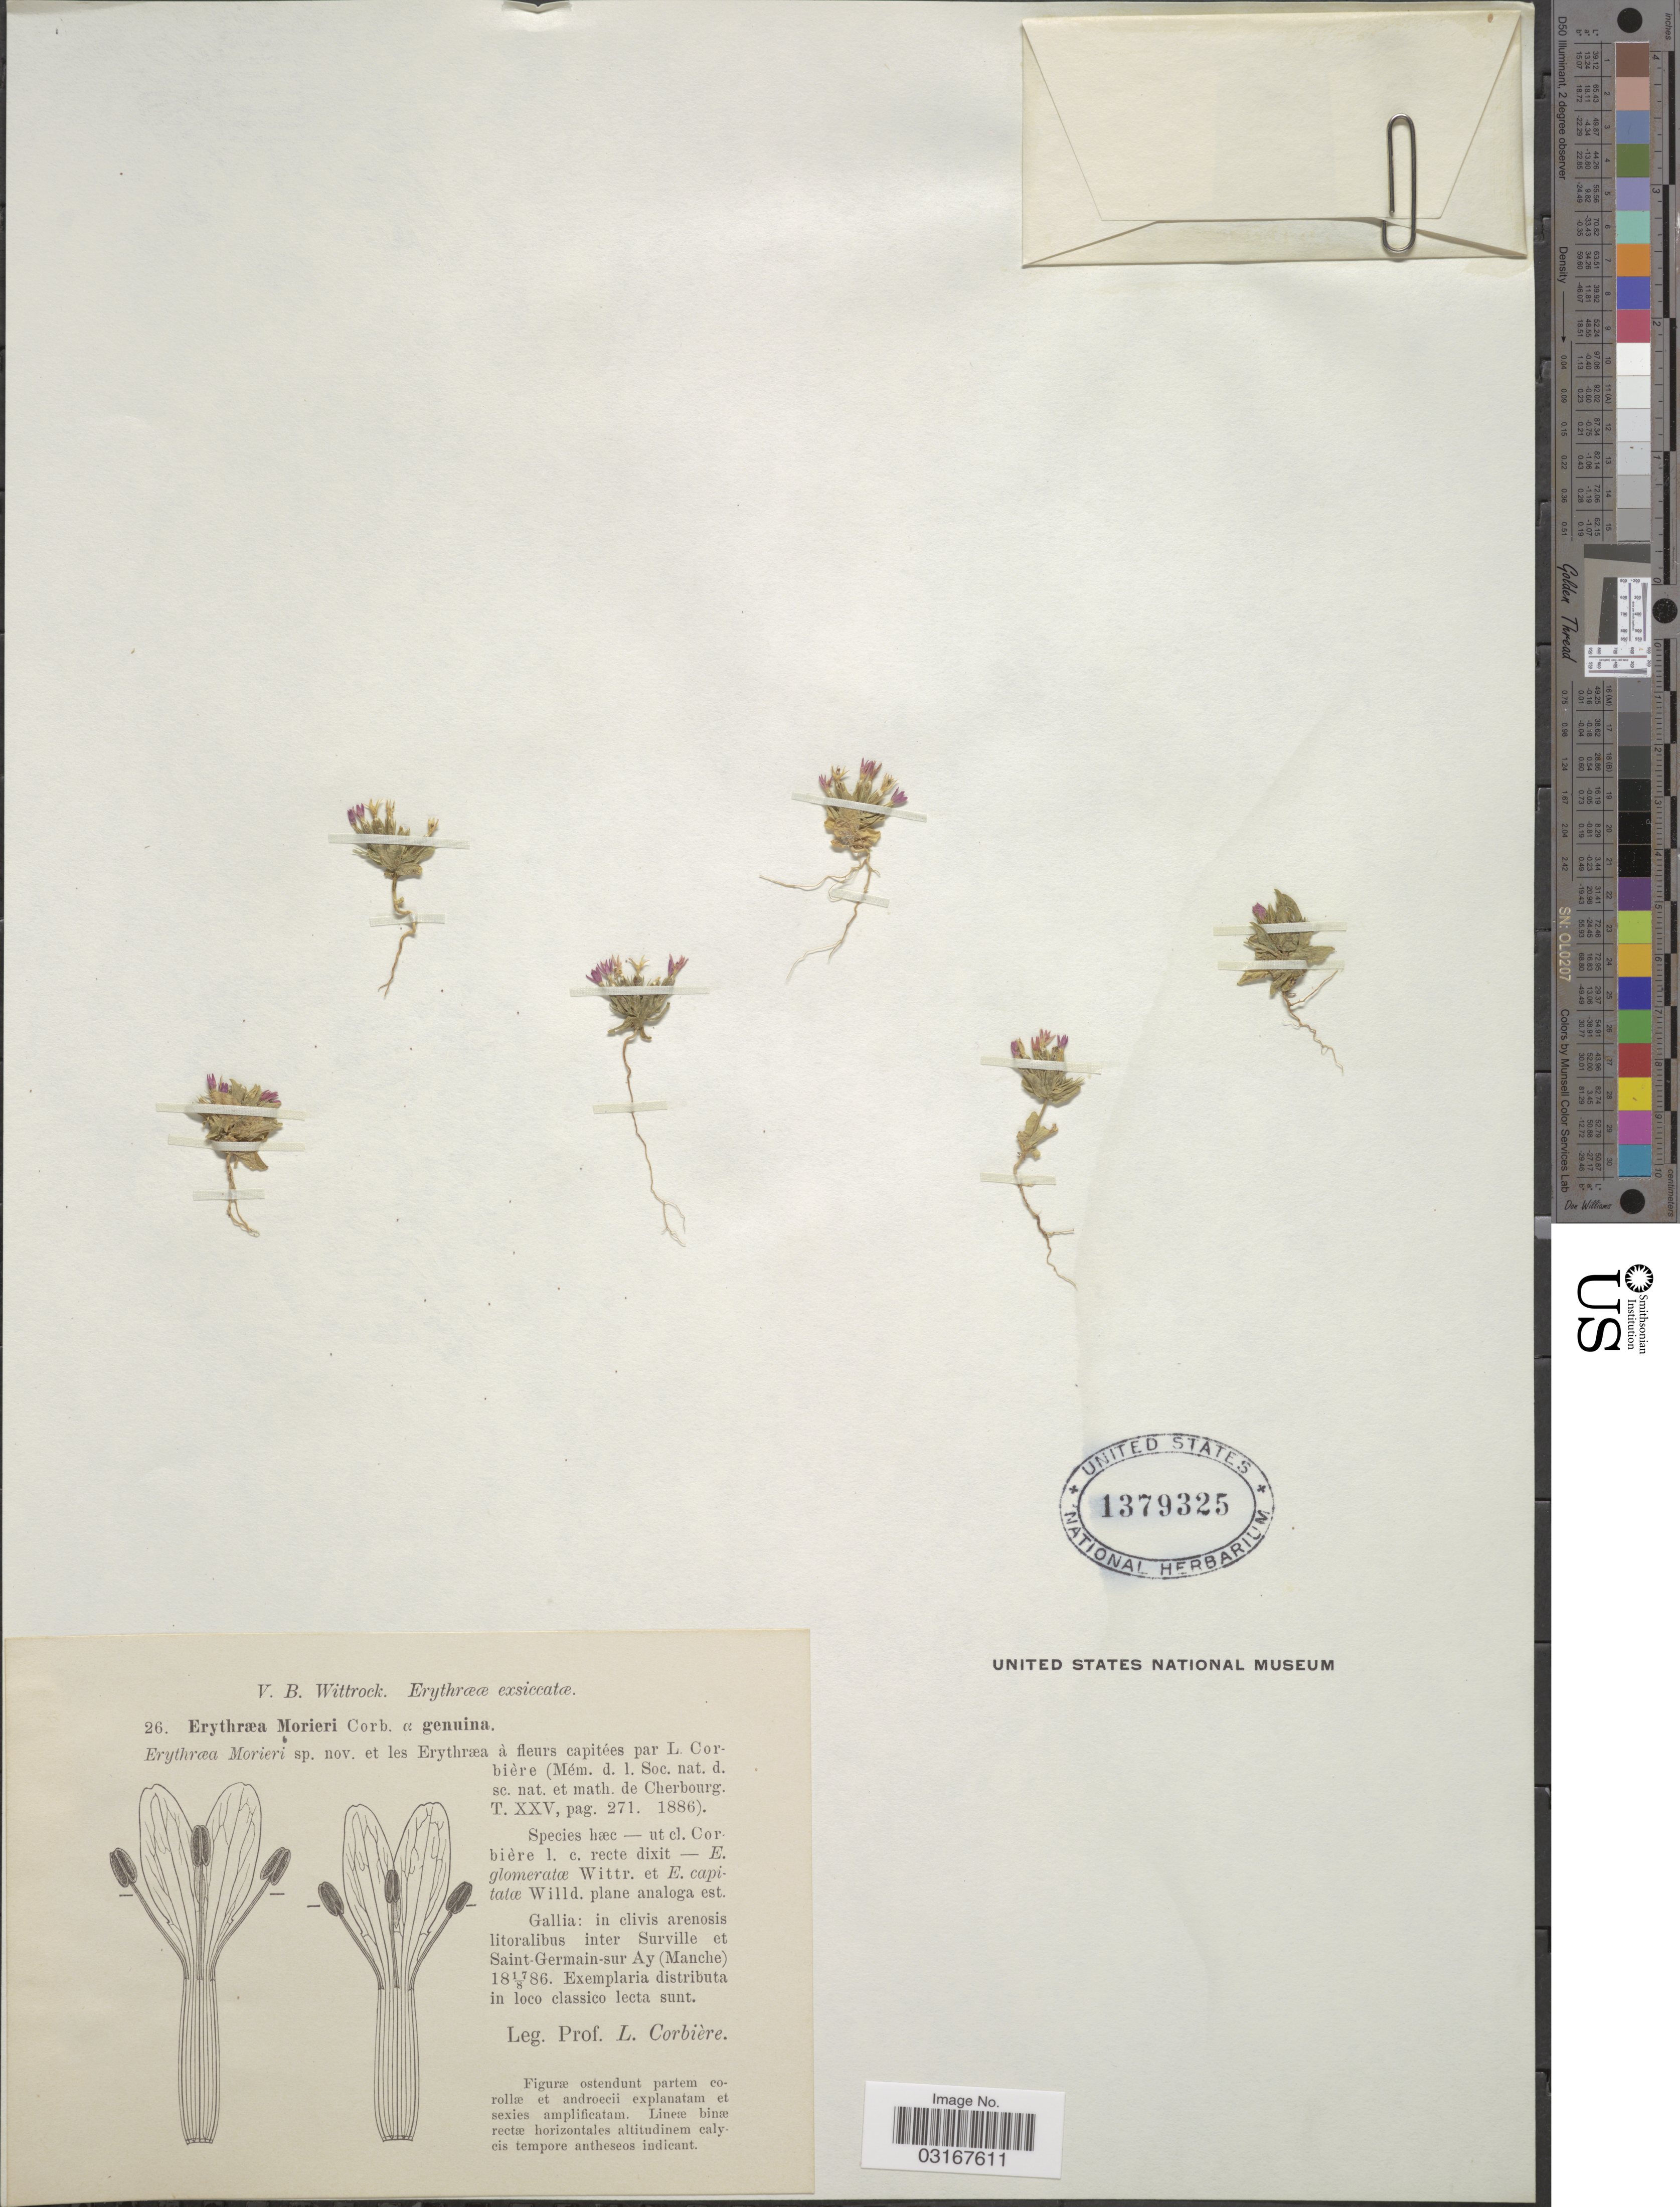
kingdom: Plantae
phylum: Tracheophyta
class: Magnoliopsida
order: Gentianales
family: Gentianaceae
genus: Erythraea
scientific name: Erythraea morieri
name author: Corb.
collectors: L. Corbière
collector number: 26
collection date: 1886-08-17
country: France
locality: Gallia: inter Surville et Saint-Germain-sur Ay (Manche).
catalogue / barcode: US 1379325